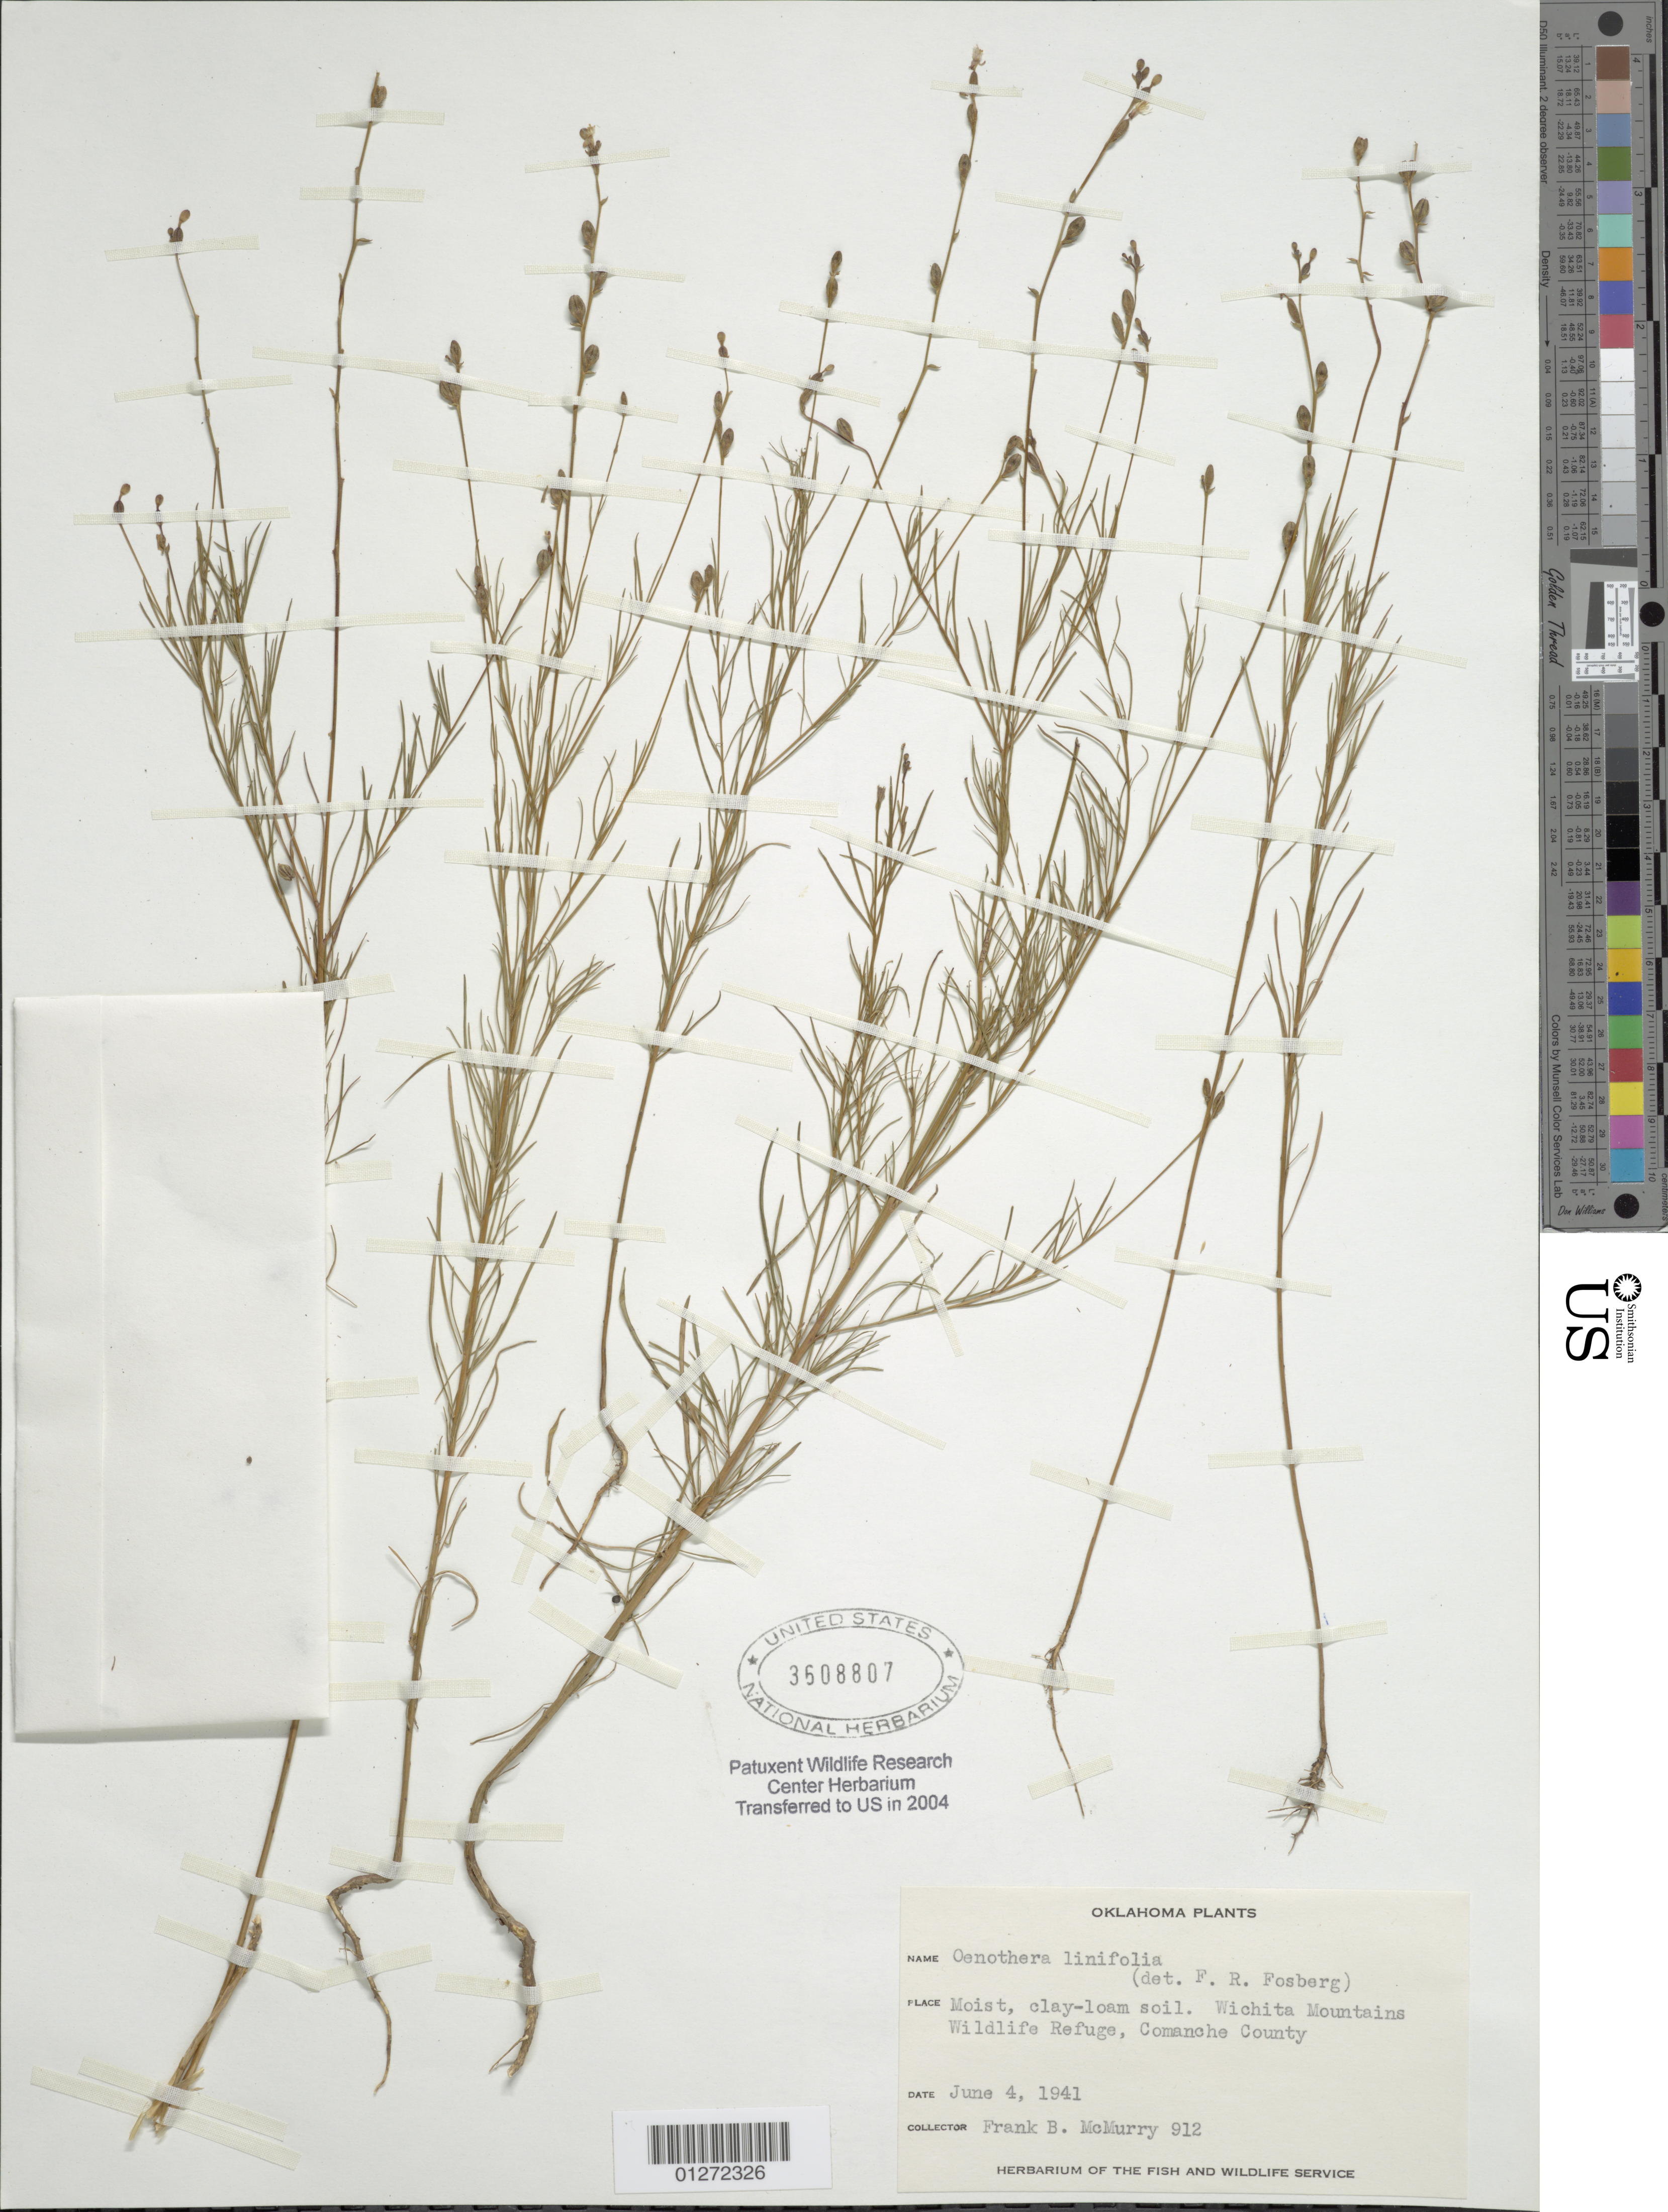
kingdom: Plantae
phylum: Tracheophyta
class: Magnoliopsida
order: Myrtales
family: Onagraceae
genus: Oenothera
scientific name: Oenothera linifolia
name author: Nutt.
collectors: F. B. McMurry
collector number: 912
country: United States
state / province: Oklahoma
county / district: Comanche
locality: Wichita Mountains Wildlife Refuge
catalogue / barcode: US 3608807